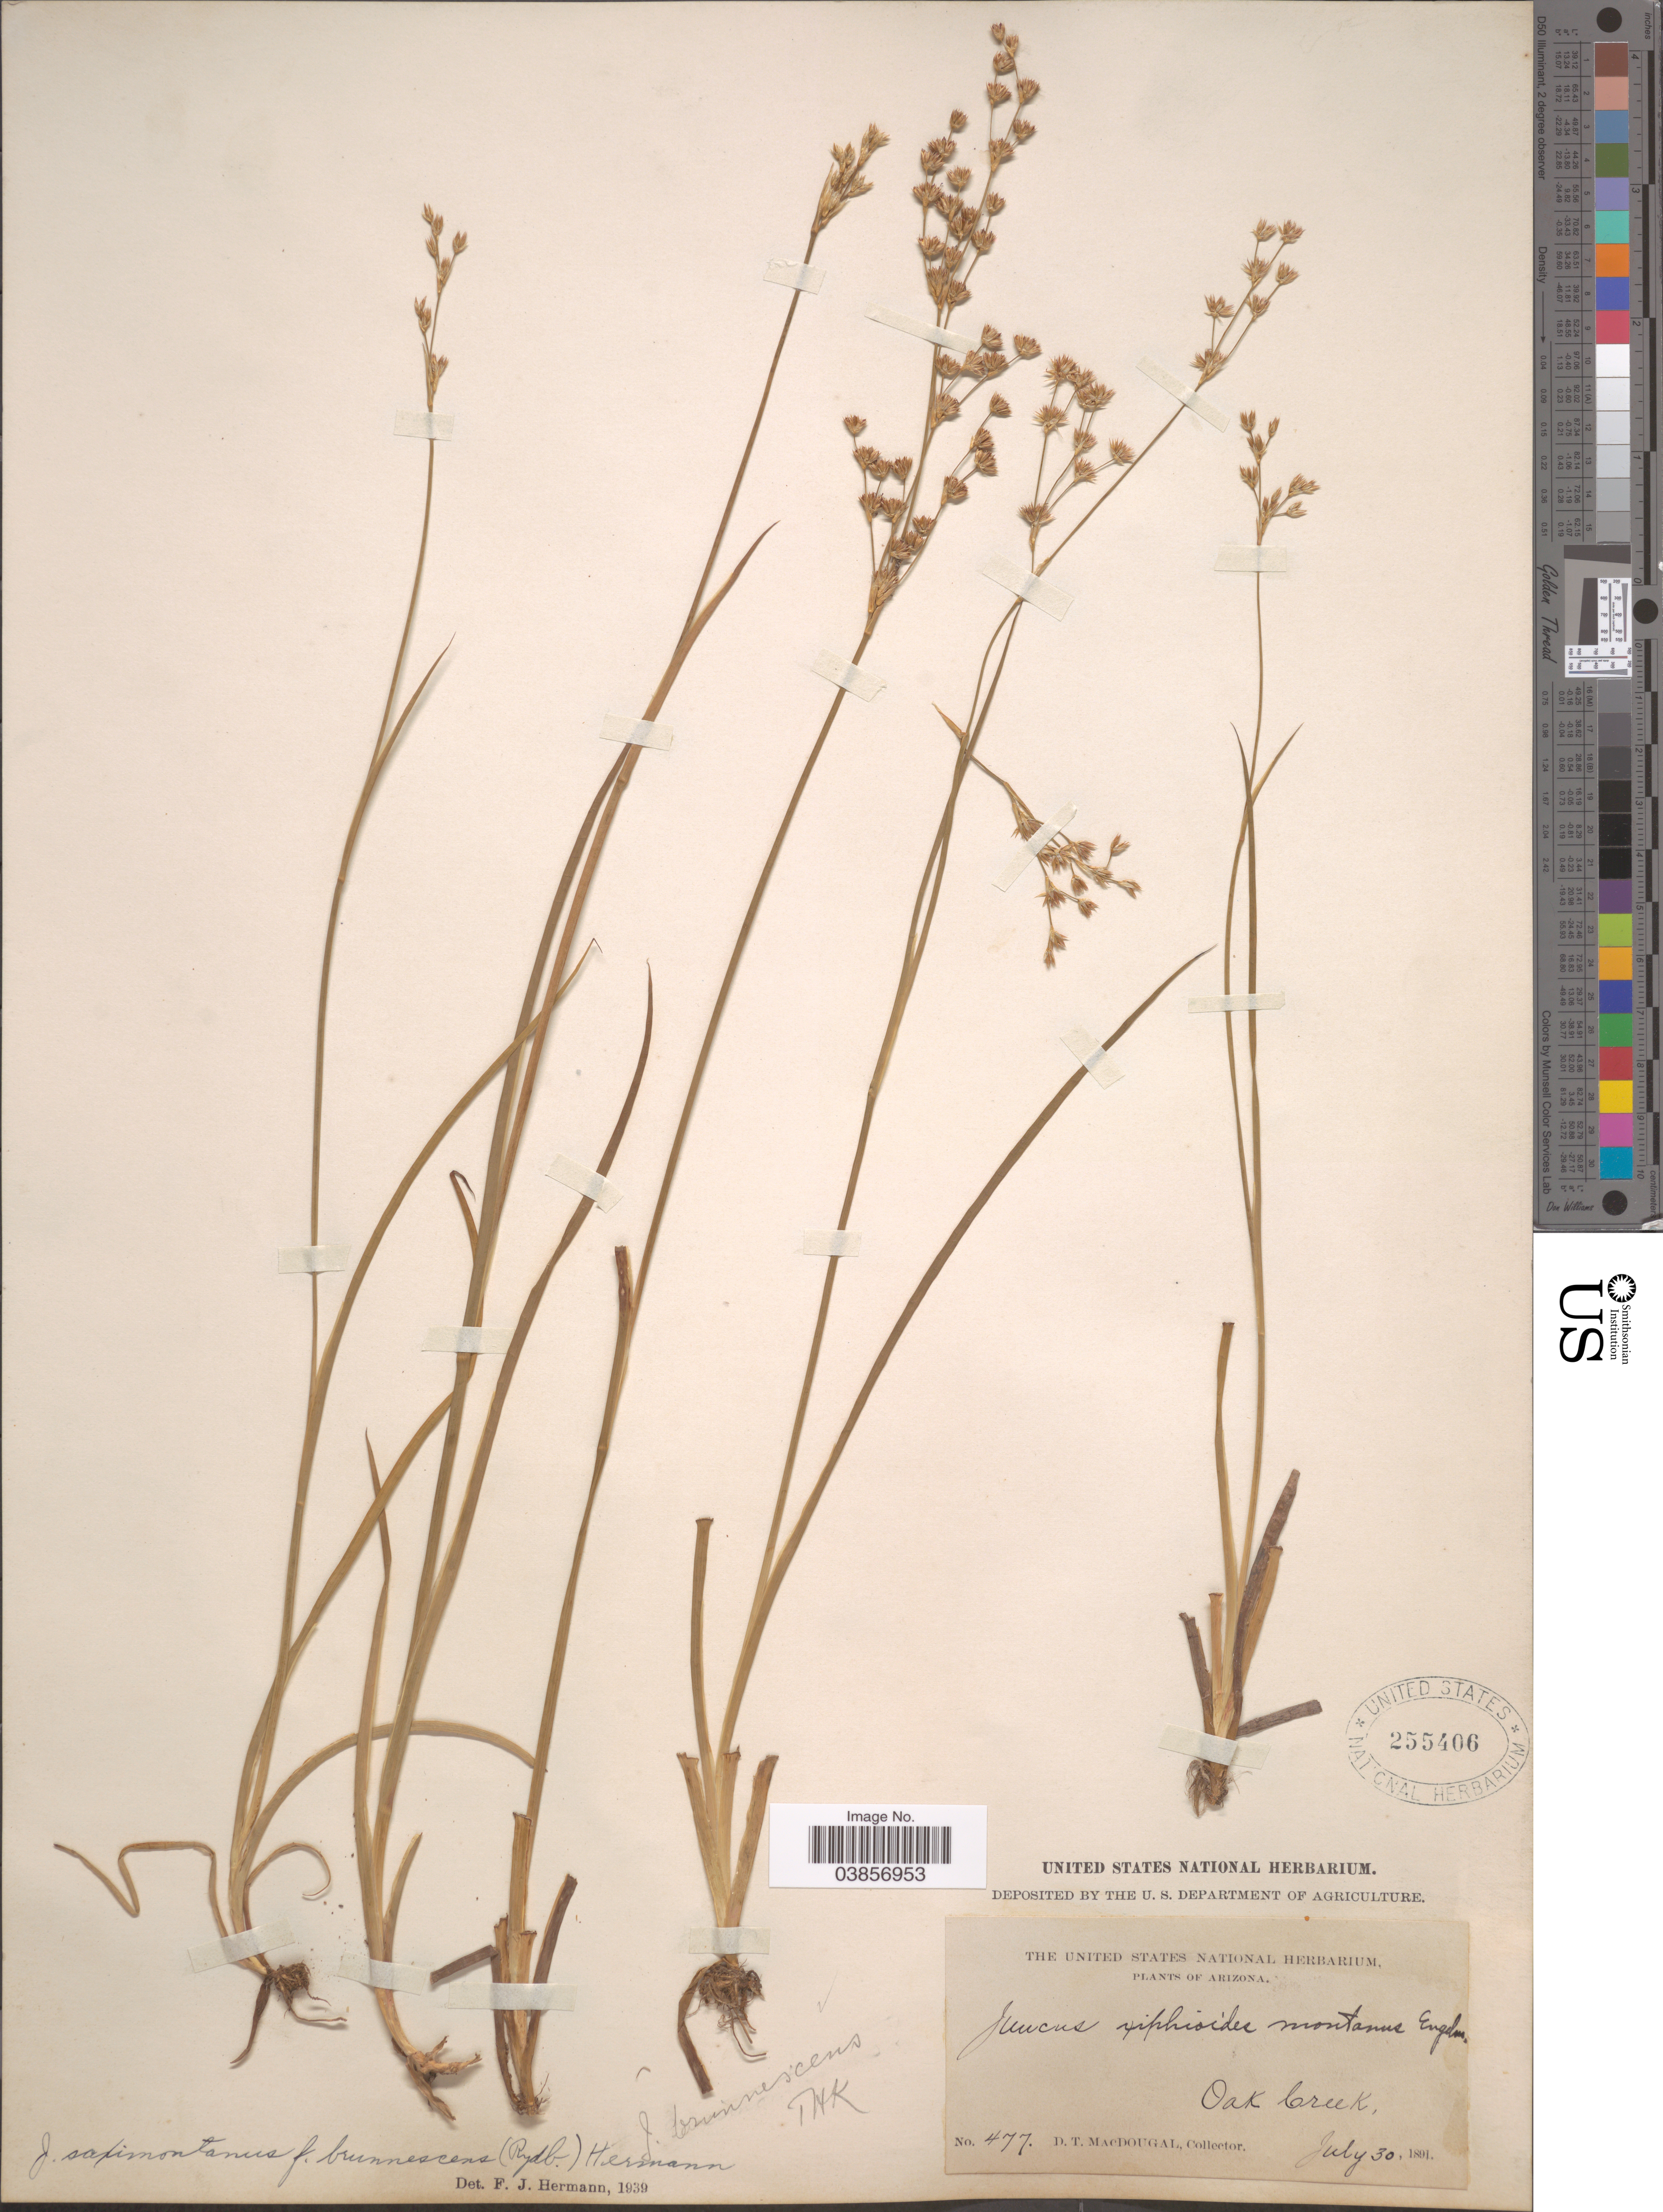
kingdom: Plantae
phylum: Tracheophyta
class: Liliopsida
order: Poales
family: Juncaceae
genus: Juncus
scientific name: Juncus saximontanus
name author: A. Nelson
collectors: D. T. MacDougal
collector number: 477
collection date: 1891-07-30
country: United States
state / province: Arizona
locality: Oak Creek.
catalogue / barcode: US 255406